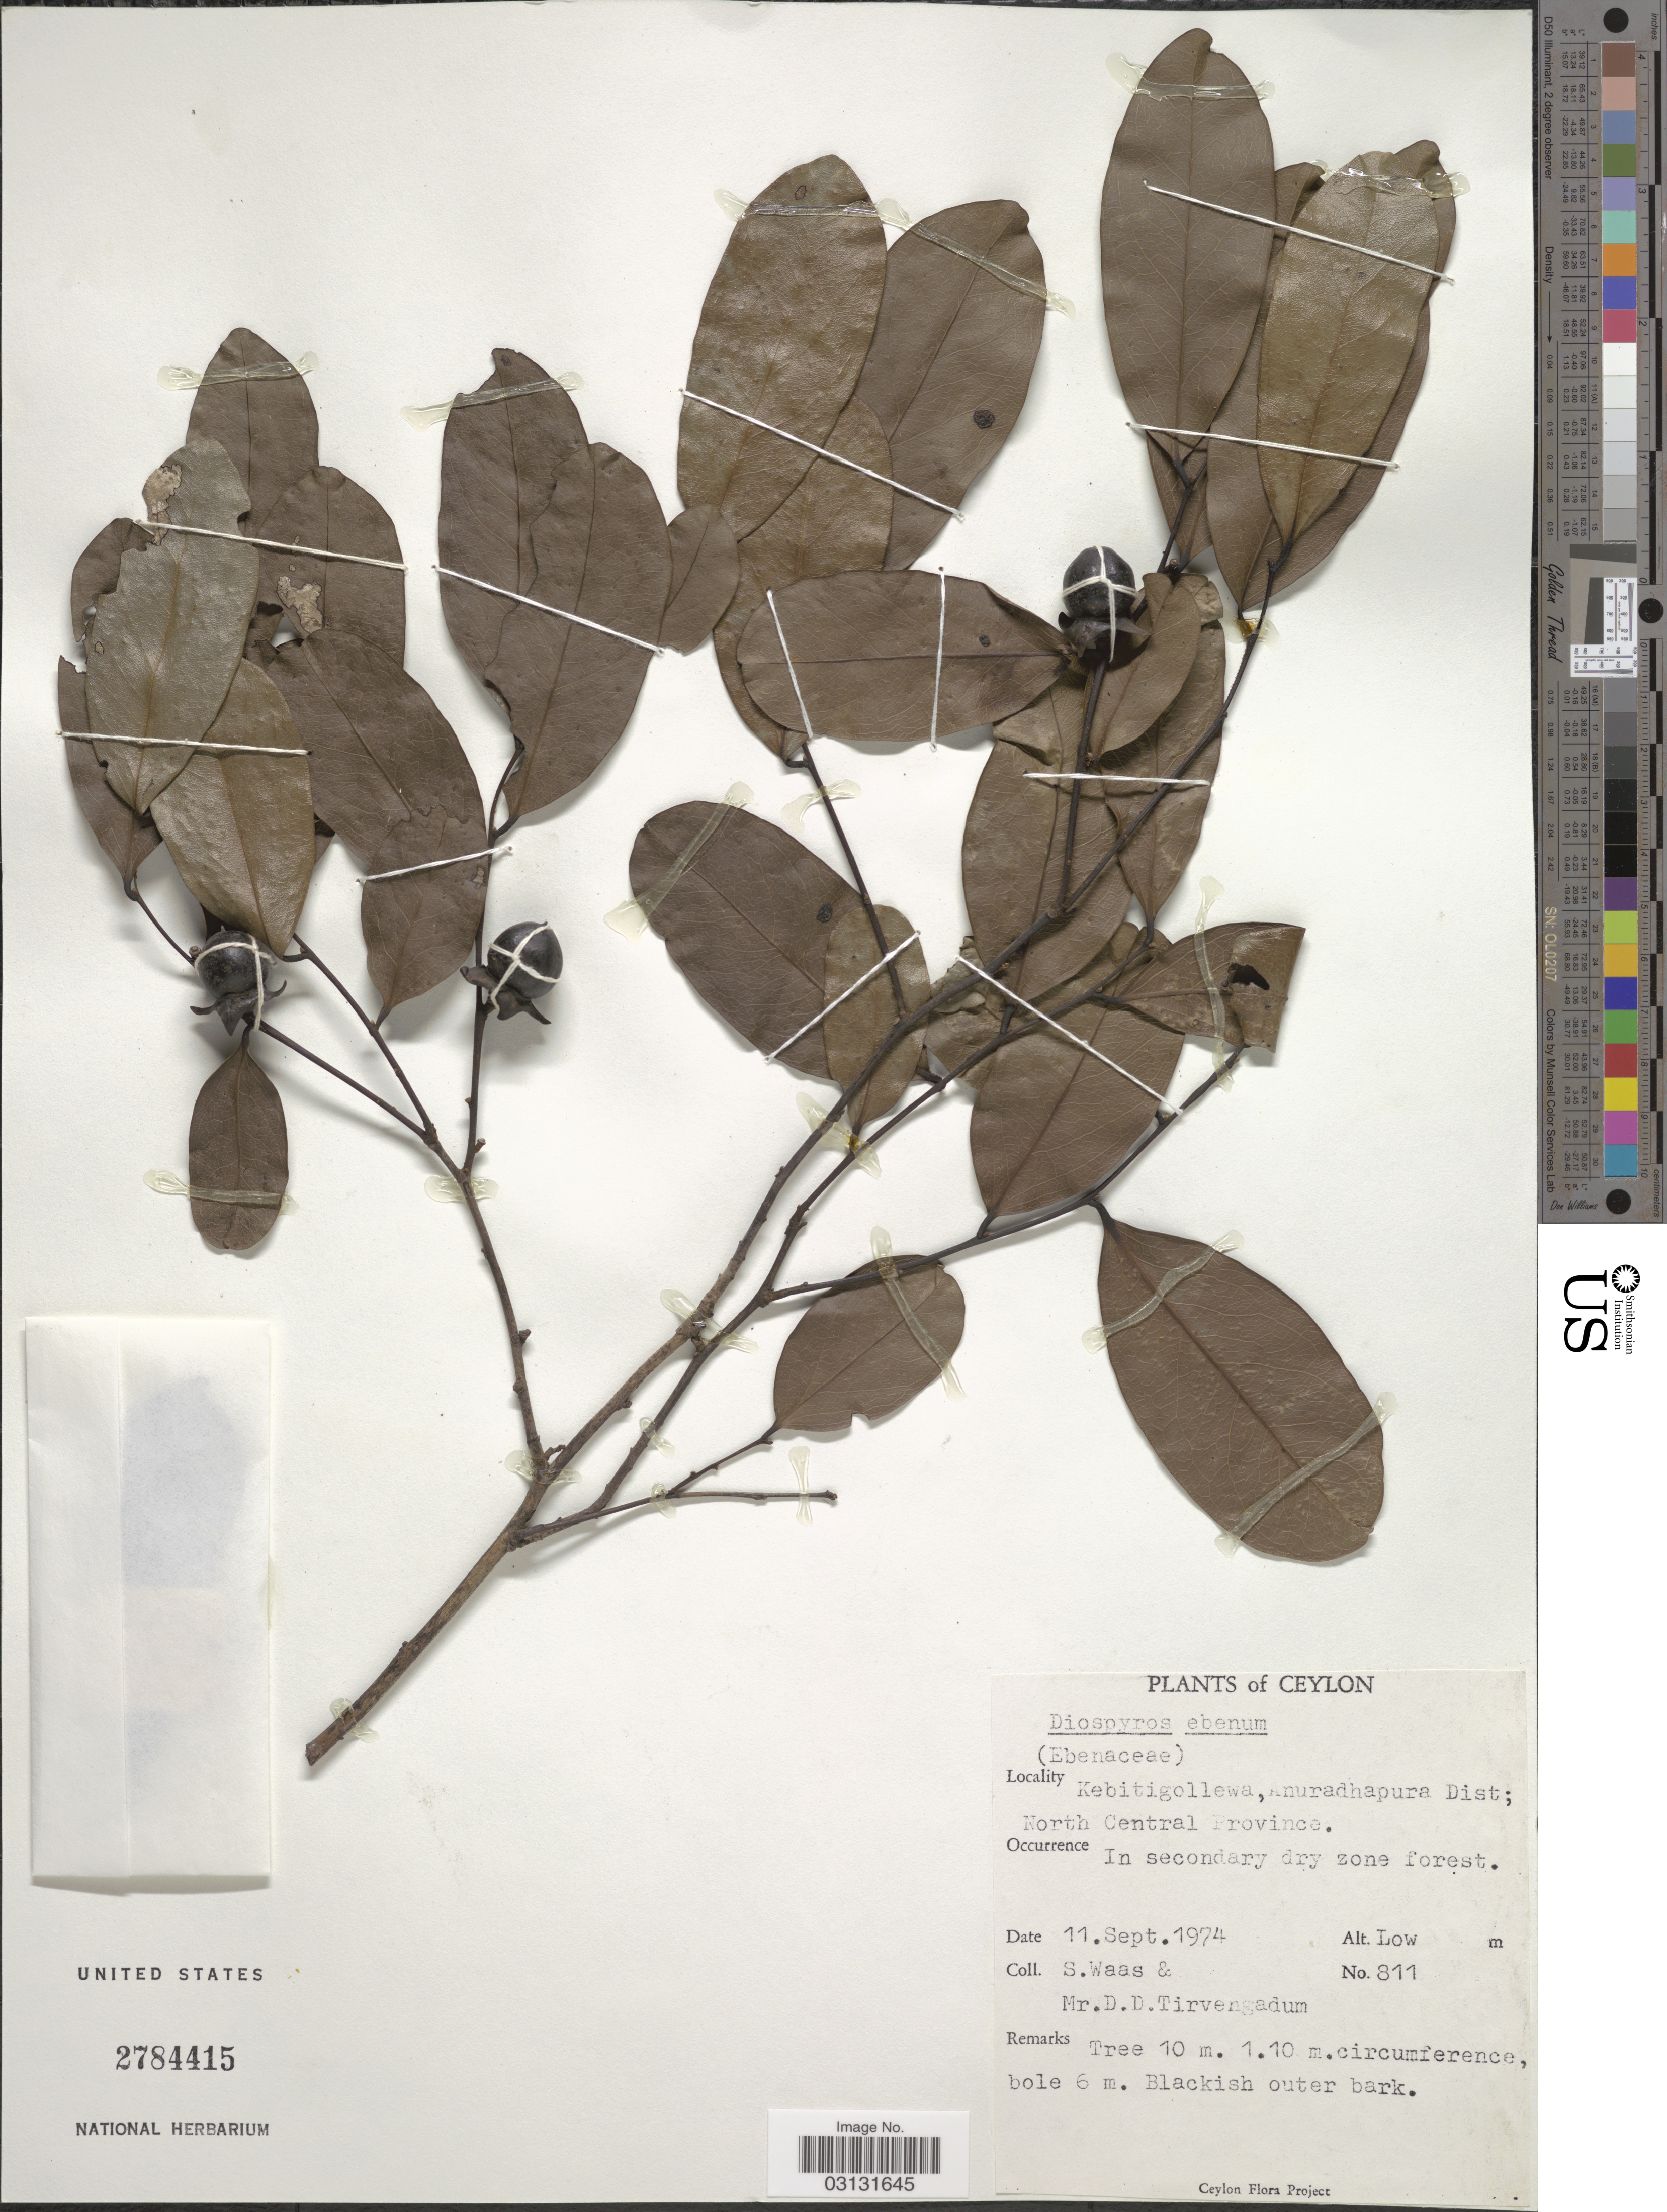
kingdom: Plantae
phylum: Tracheophyta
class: Magnoliopsida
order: Ericales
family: Ebenaceae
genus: Diospyros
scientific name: Diospyros ebenum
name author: J. Koenig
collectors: S. Waas & D. Tirvengadum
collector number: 811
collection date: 1974-09-11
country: Sri Lanka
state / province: North Central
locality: Ceylon. Kebitigollewa, Anuradhapura Dist; North Central Province.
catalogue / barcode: US 2784415